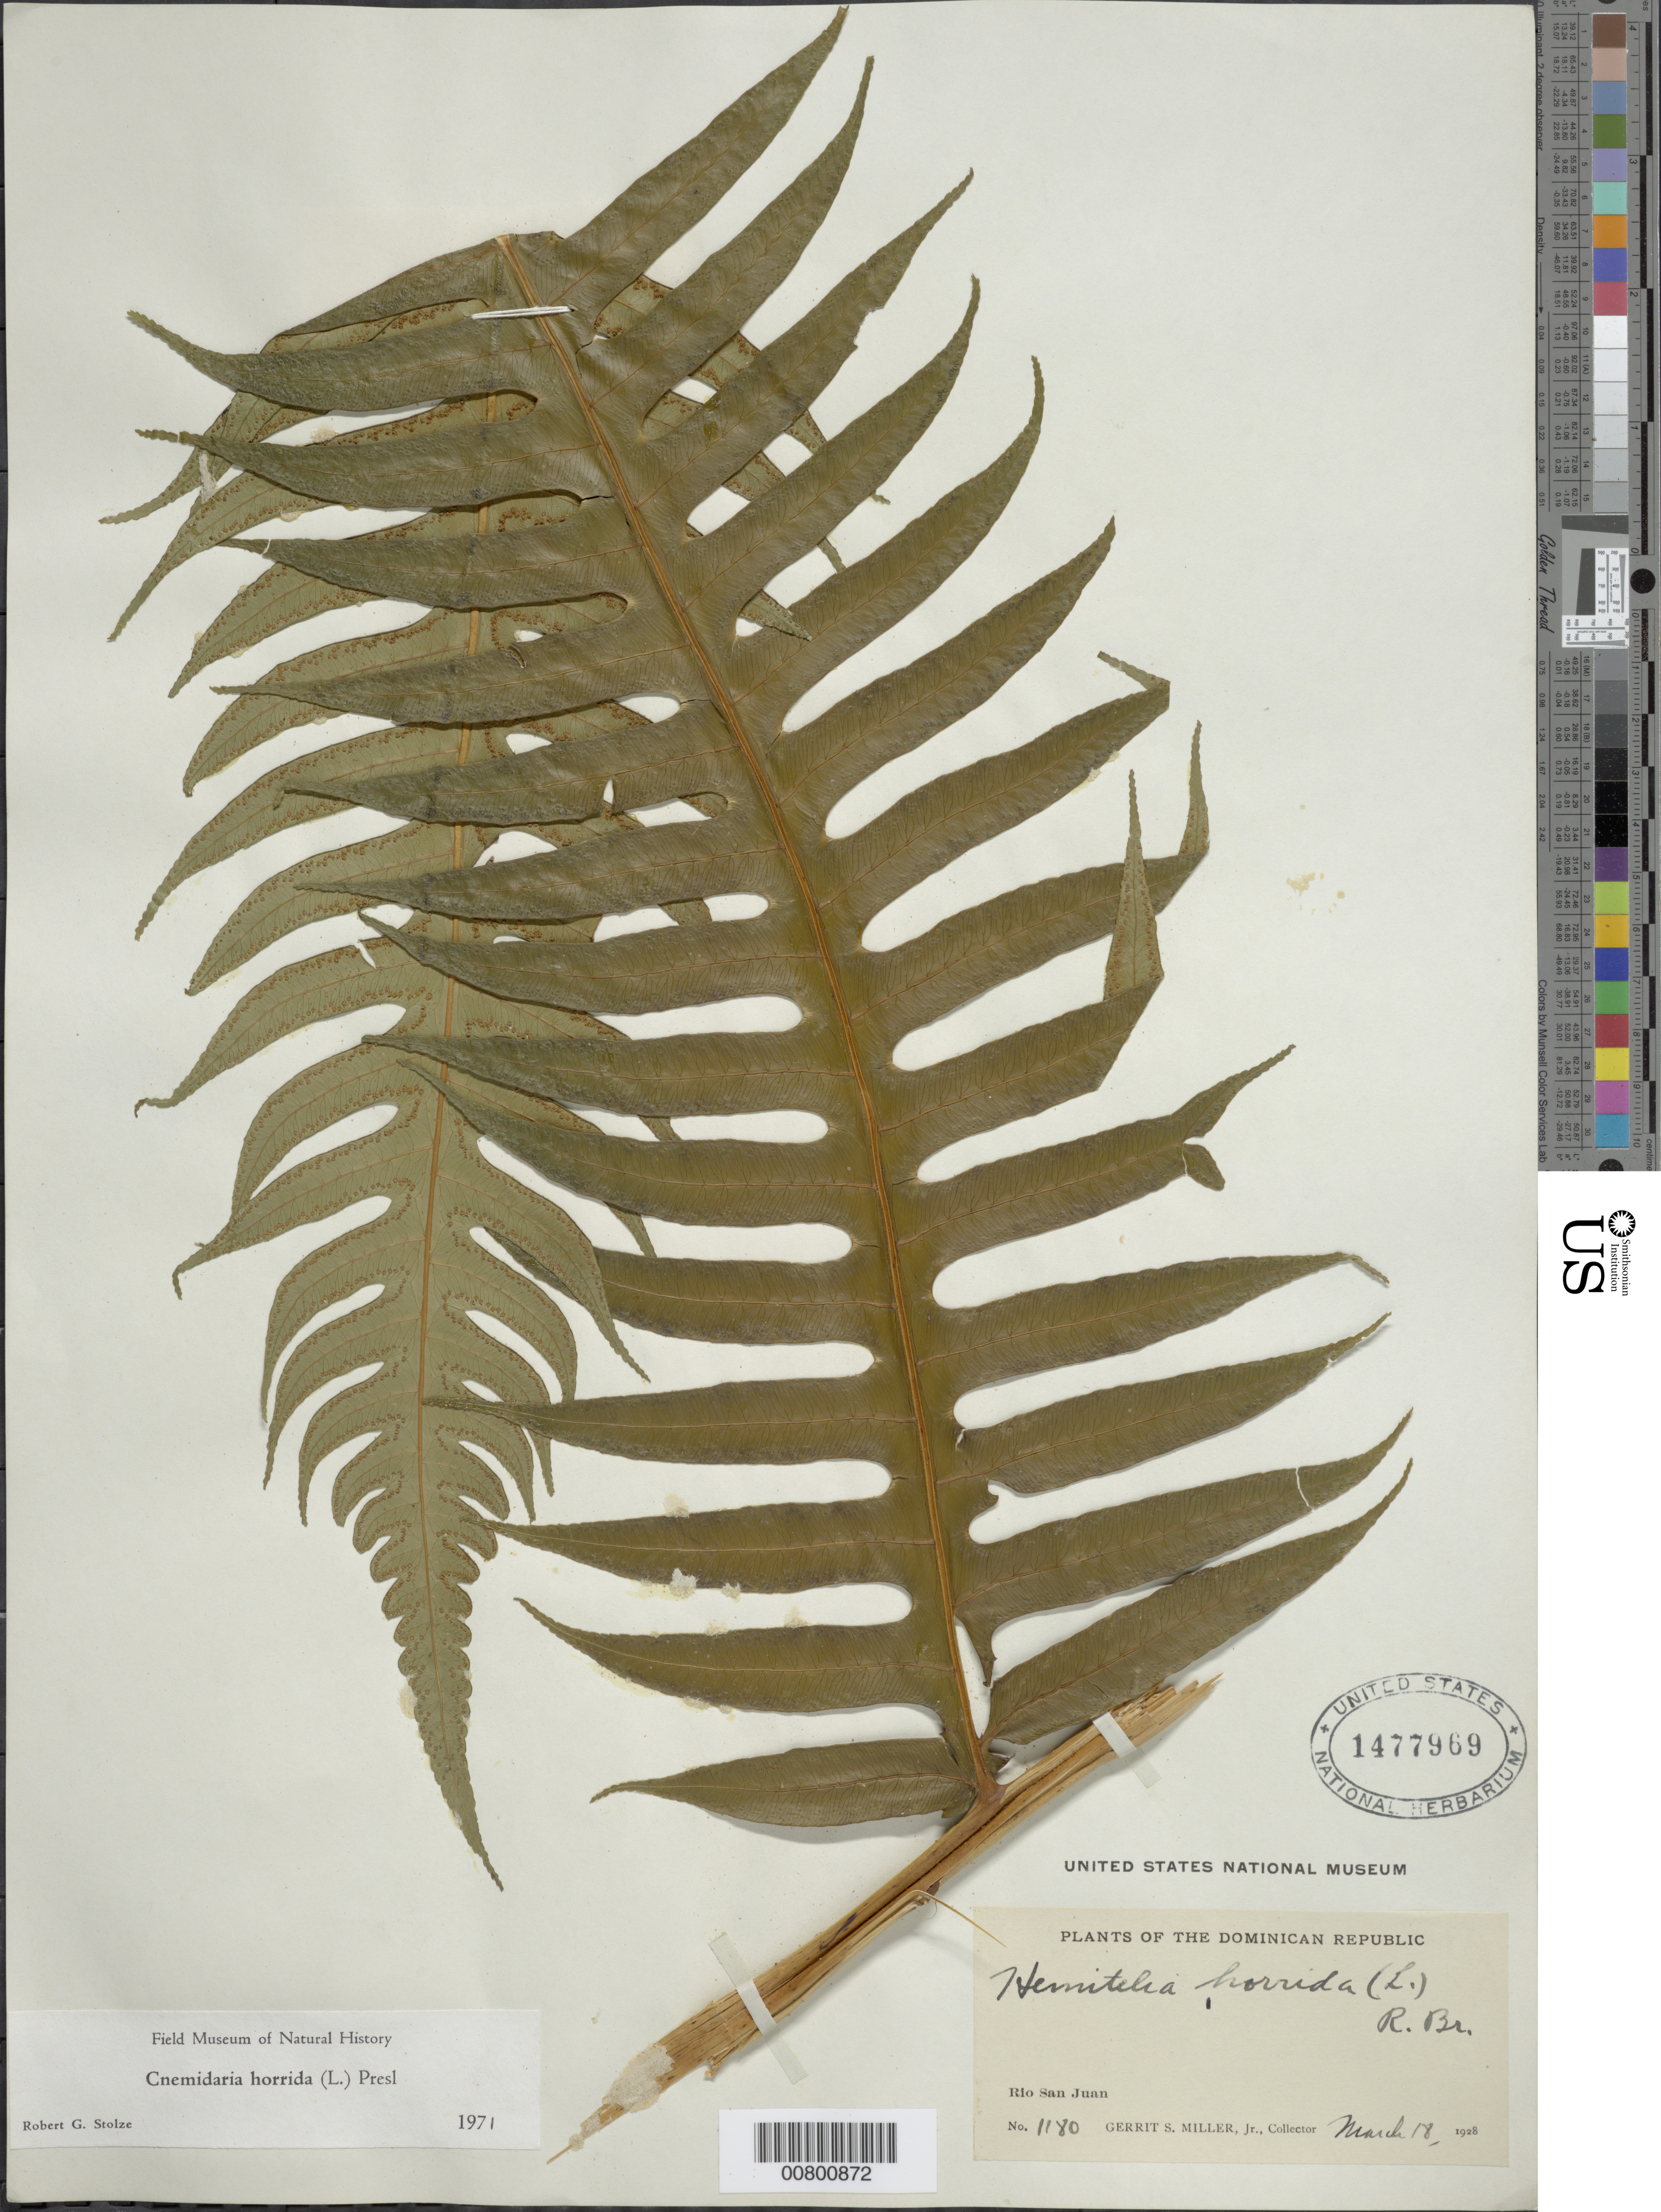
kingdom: Plantae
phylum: Tracheophyta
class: Polypodiopsida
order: Cyatheales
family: Cyatheaceae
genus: Cyathea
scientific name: Cyathea horrida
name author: (L.) Sm.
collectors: G. S. Miller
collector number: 1180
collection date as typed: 18 Mar 1928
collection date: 1928-03-18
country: Dominican Republic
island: Hispaniola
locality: Río San Juan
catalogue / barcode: US 1477969